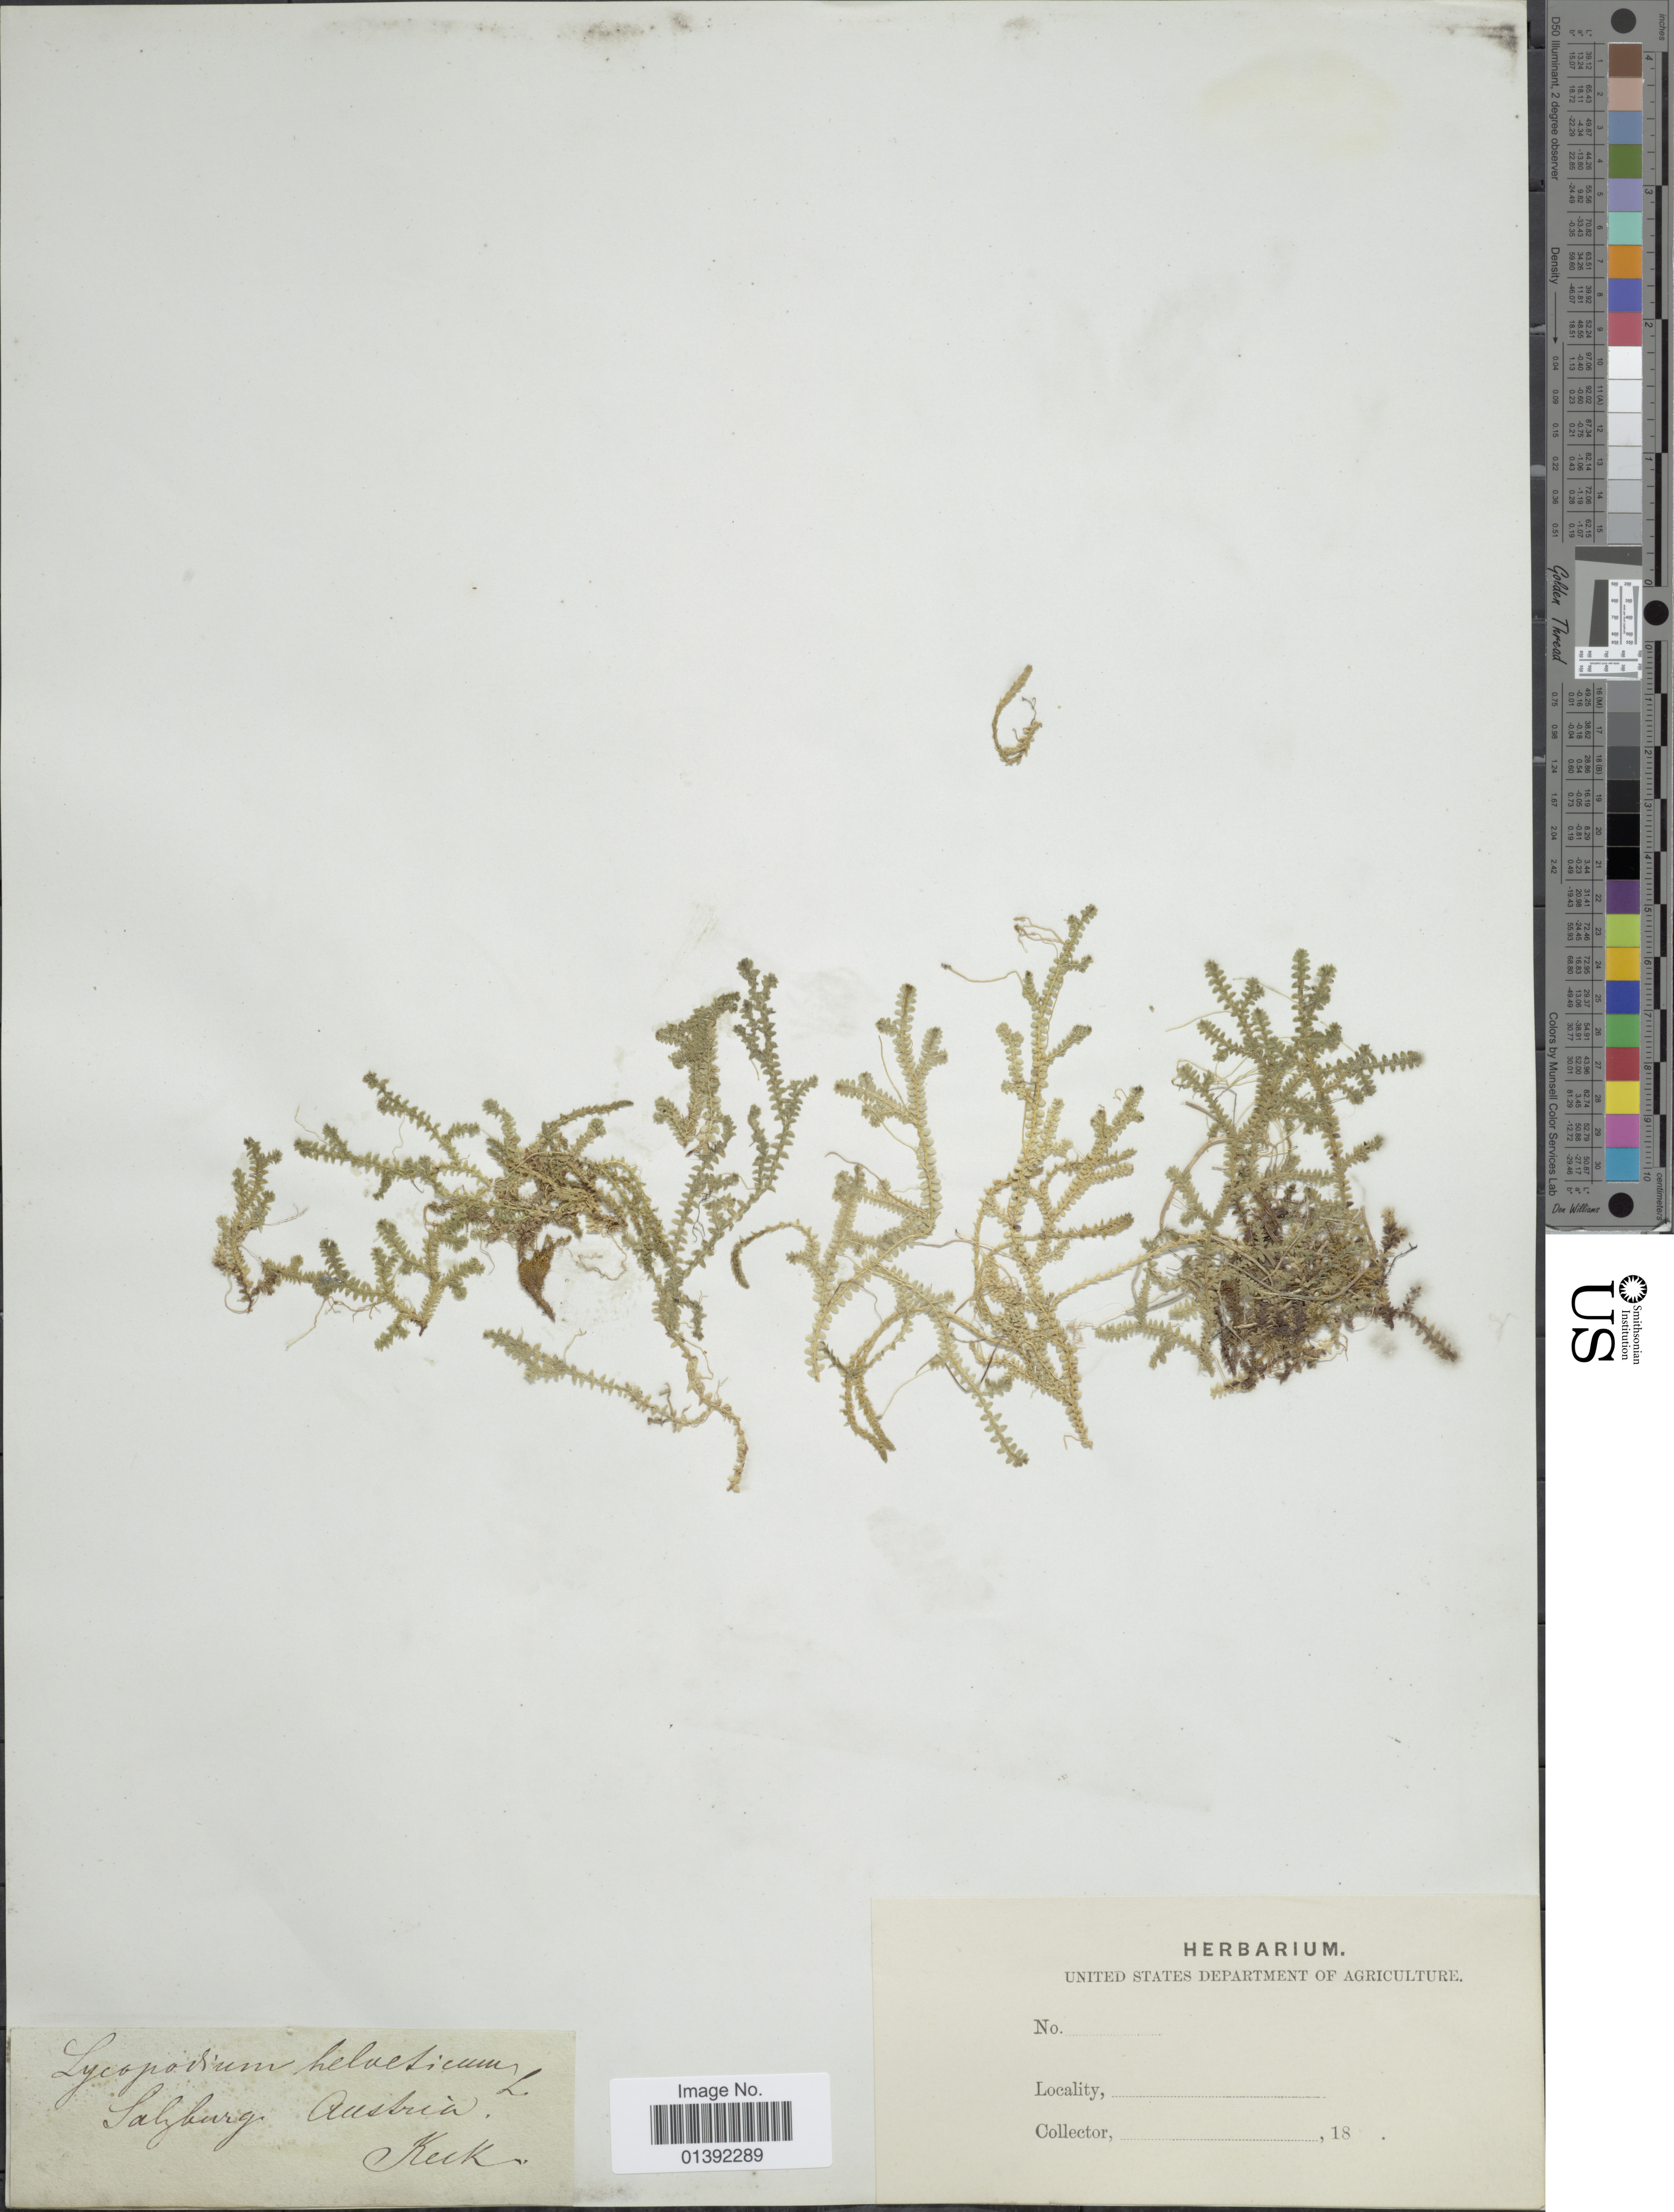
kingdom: Plantae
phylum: Tracheophyta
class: Lycopodiopsida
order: Selaginellales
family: Selaginellaceae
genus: Selaginella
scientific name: Selaginella helvetica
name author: (L.) Spring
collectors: -- Keck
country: Austria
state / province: Salzburg